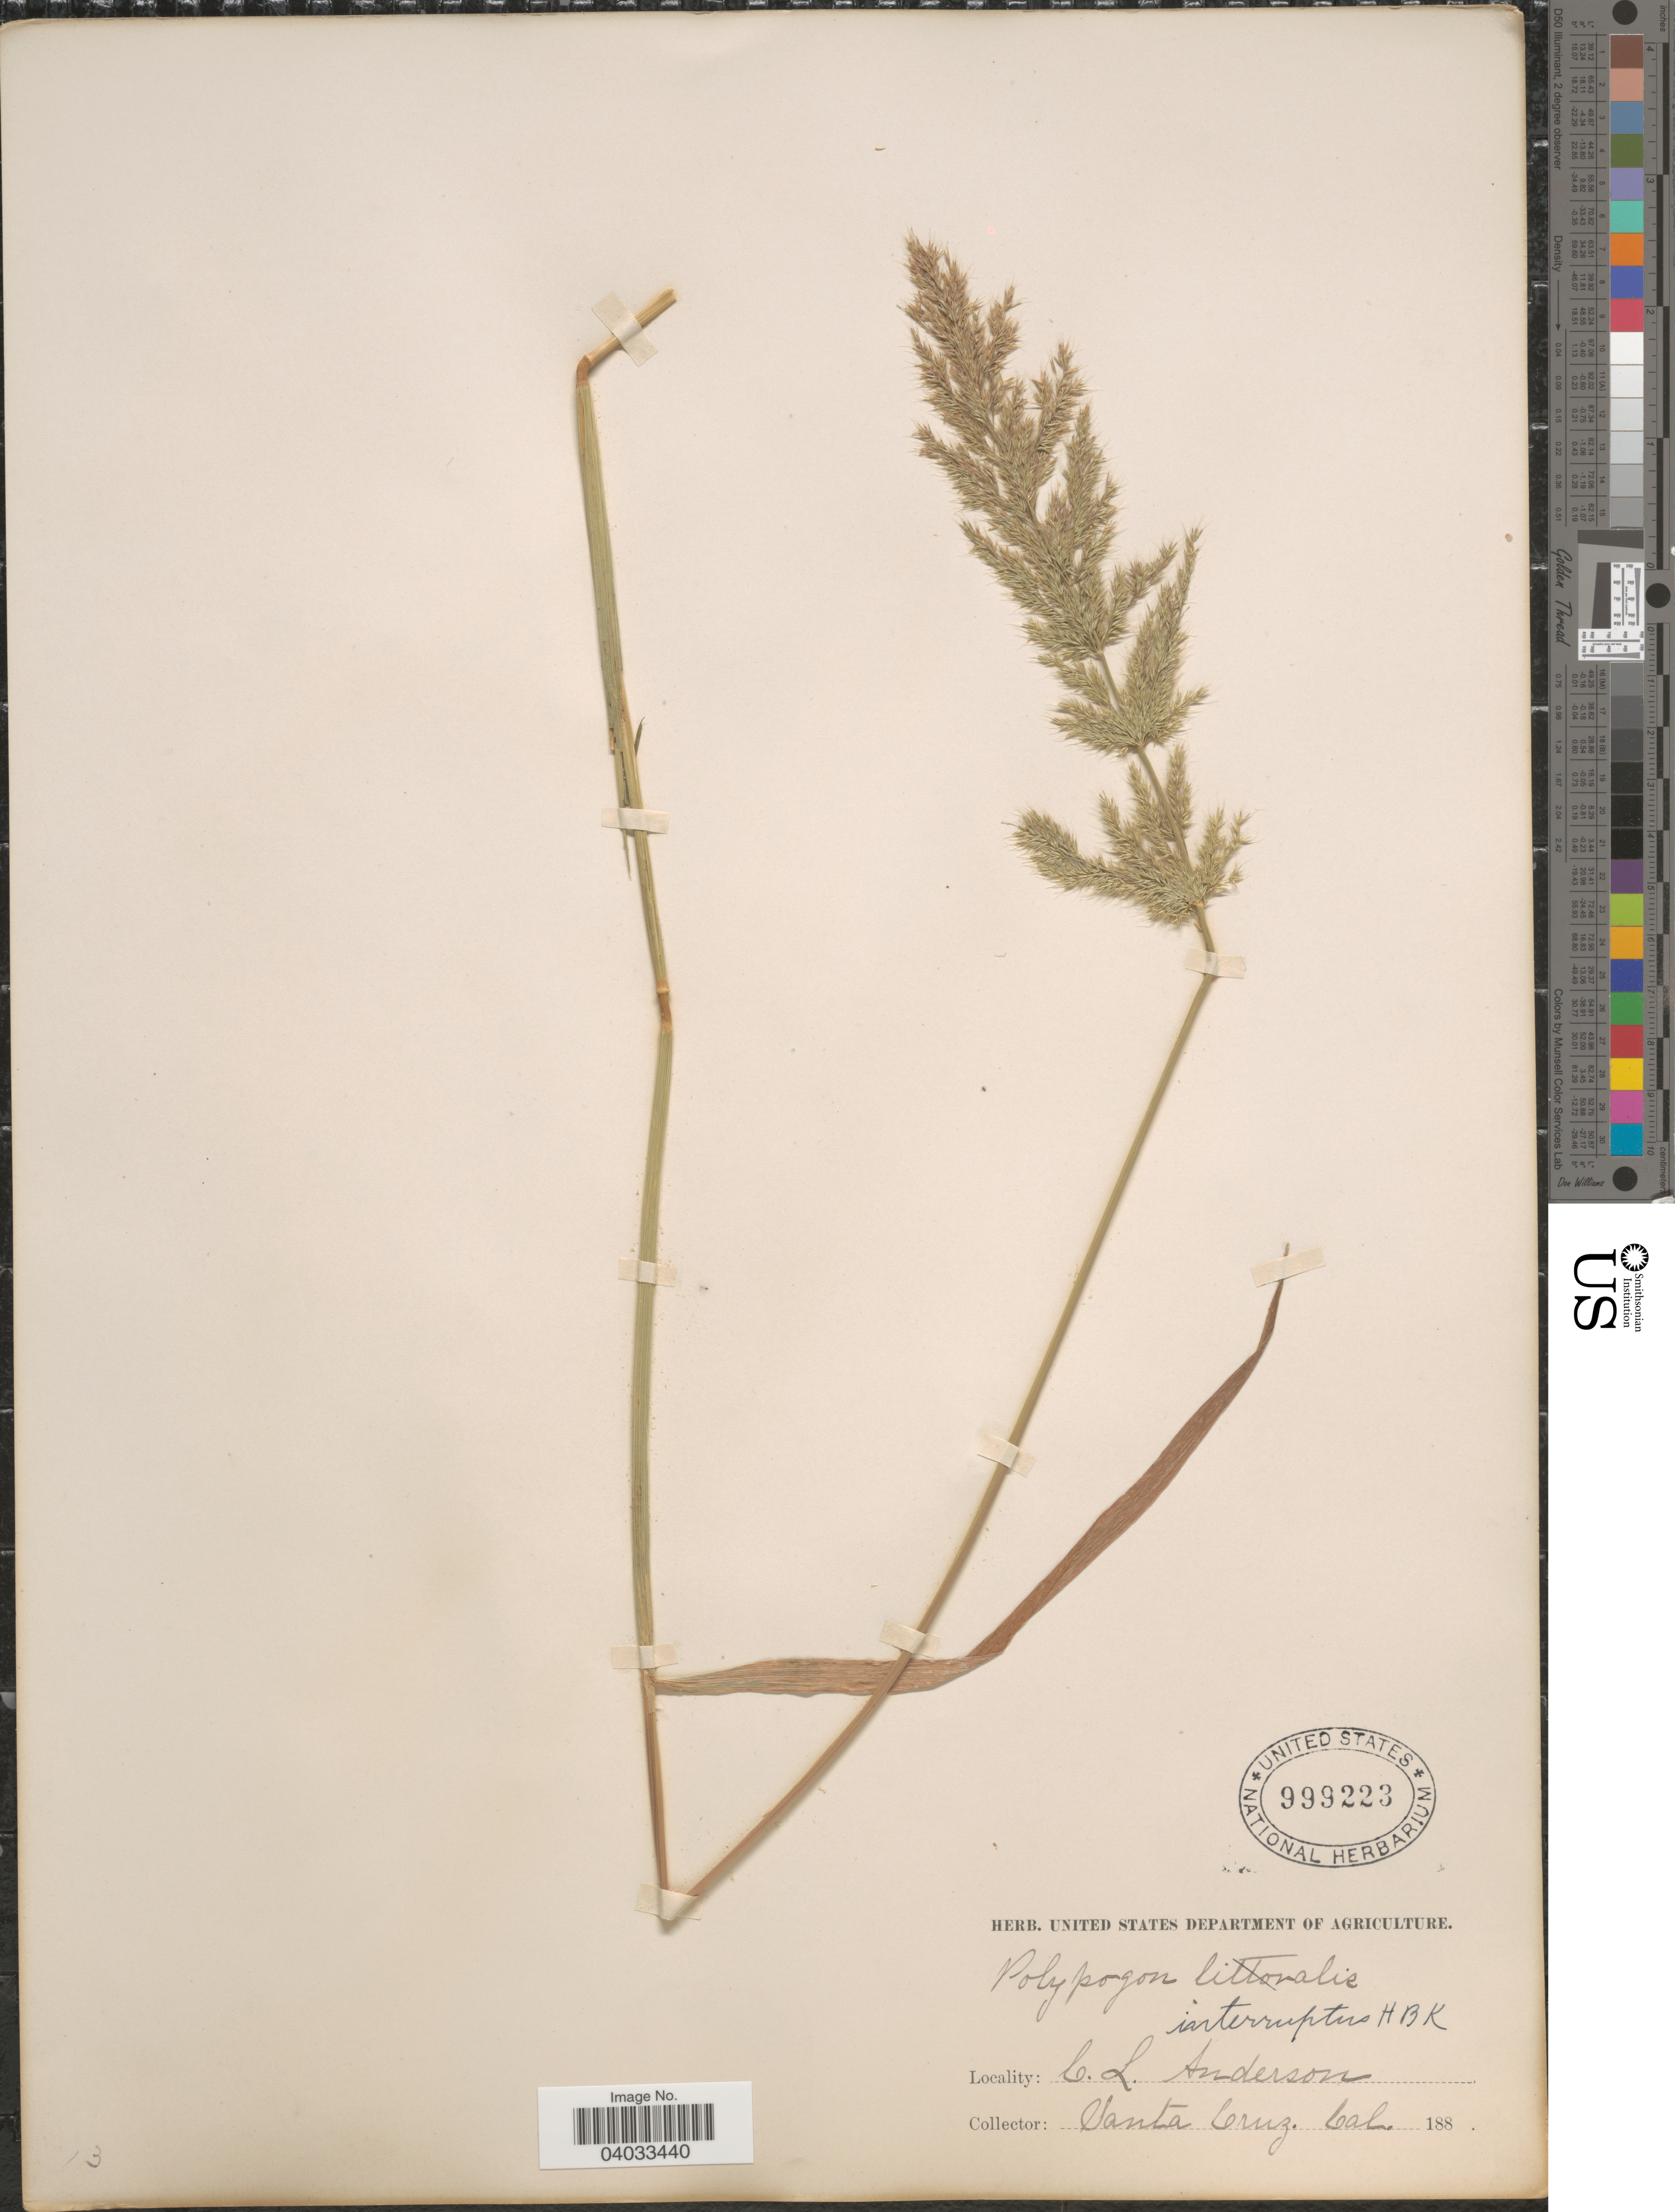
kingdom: Plantae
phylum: Tracheophyta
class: Liliopsida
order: Poales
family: Poaceae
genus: Polypogon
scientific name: Polypogon interruptus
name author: Kunth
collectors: C. L. Anderson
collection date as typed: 188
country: United States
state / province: California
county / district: Santa Cruz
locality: Santa Cruz.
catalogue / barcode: US 999223